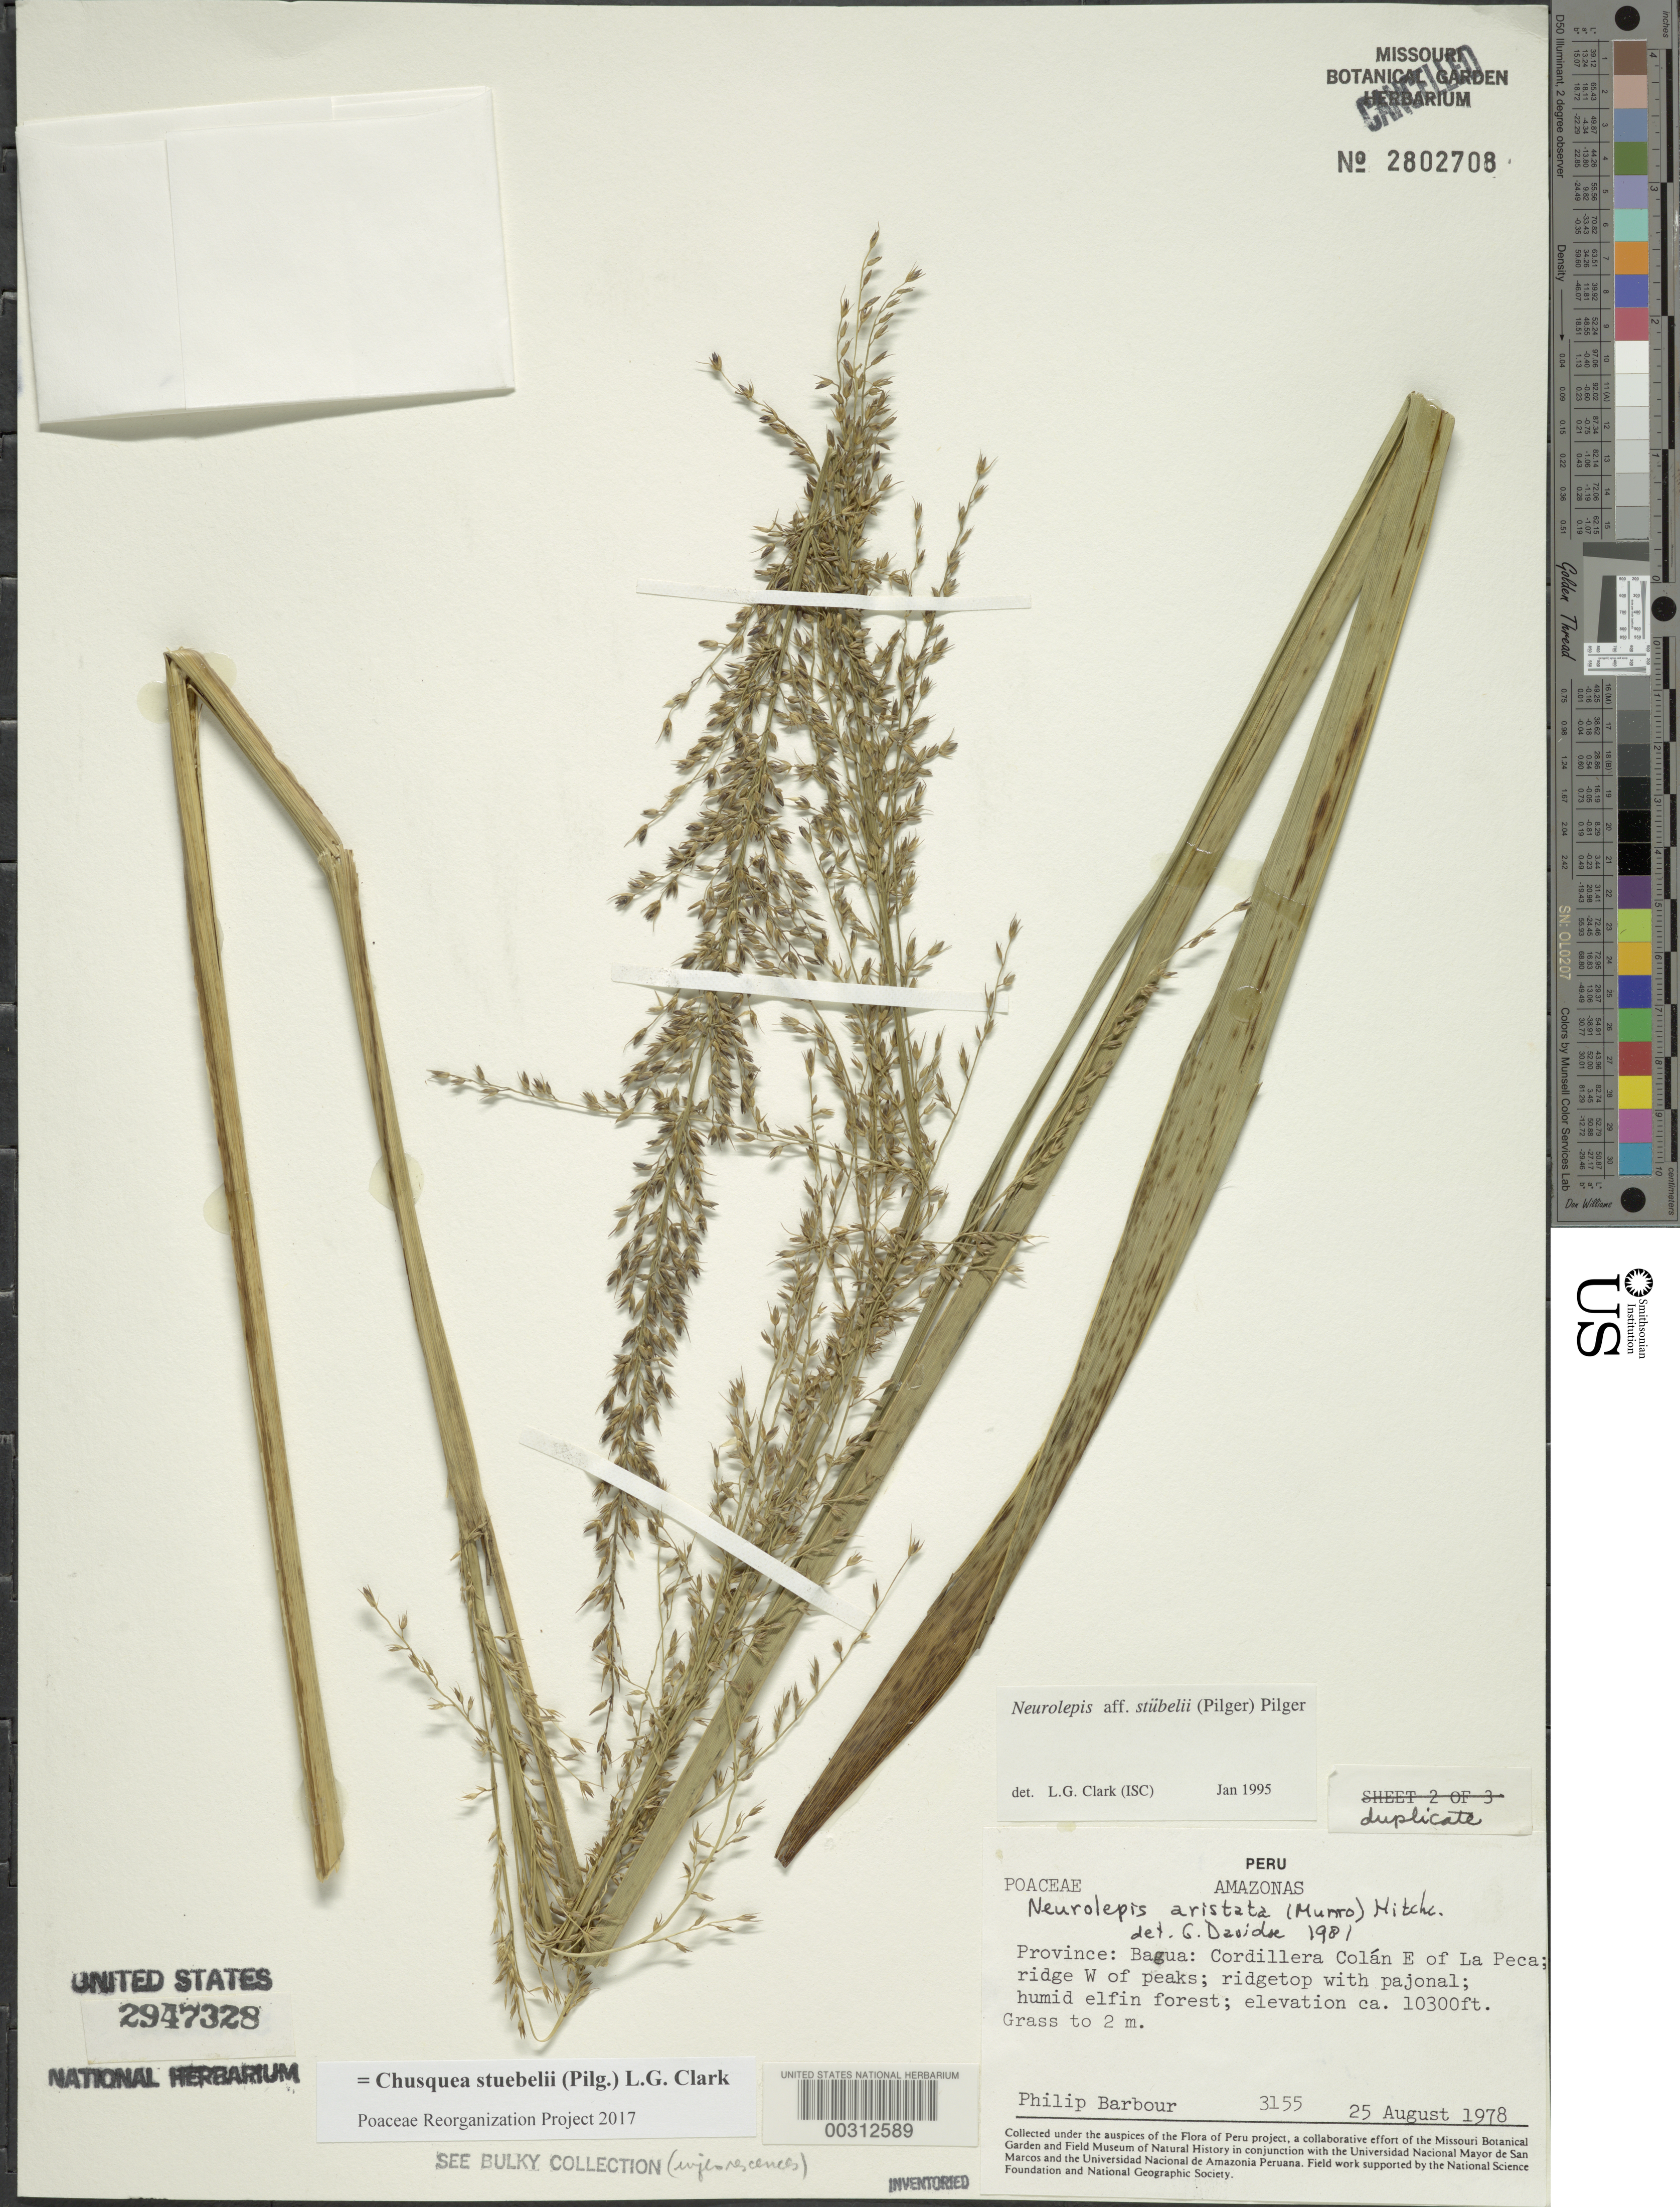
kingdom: Plantae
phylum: Tracheophyta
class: Liliopsida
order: Poales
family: Poaceae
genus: Chusquea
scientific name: Chusquea stuebelii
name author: (Pilg.) L.G. Clark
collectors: P. Barbour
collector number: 3155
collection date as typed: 25 Aug 1978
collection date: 1978-08-25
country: Peru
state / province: Amazonas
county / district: Bagua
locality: La Peca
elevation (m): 3142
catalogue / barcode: US 2947328